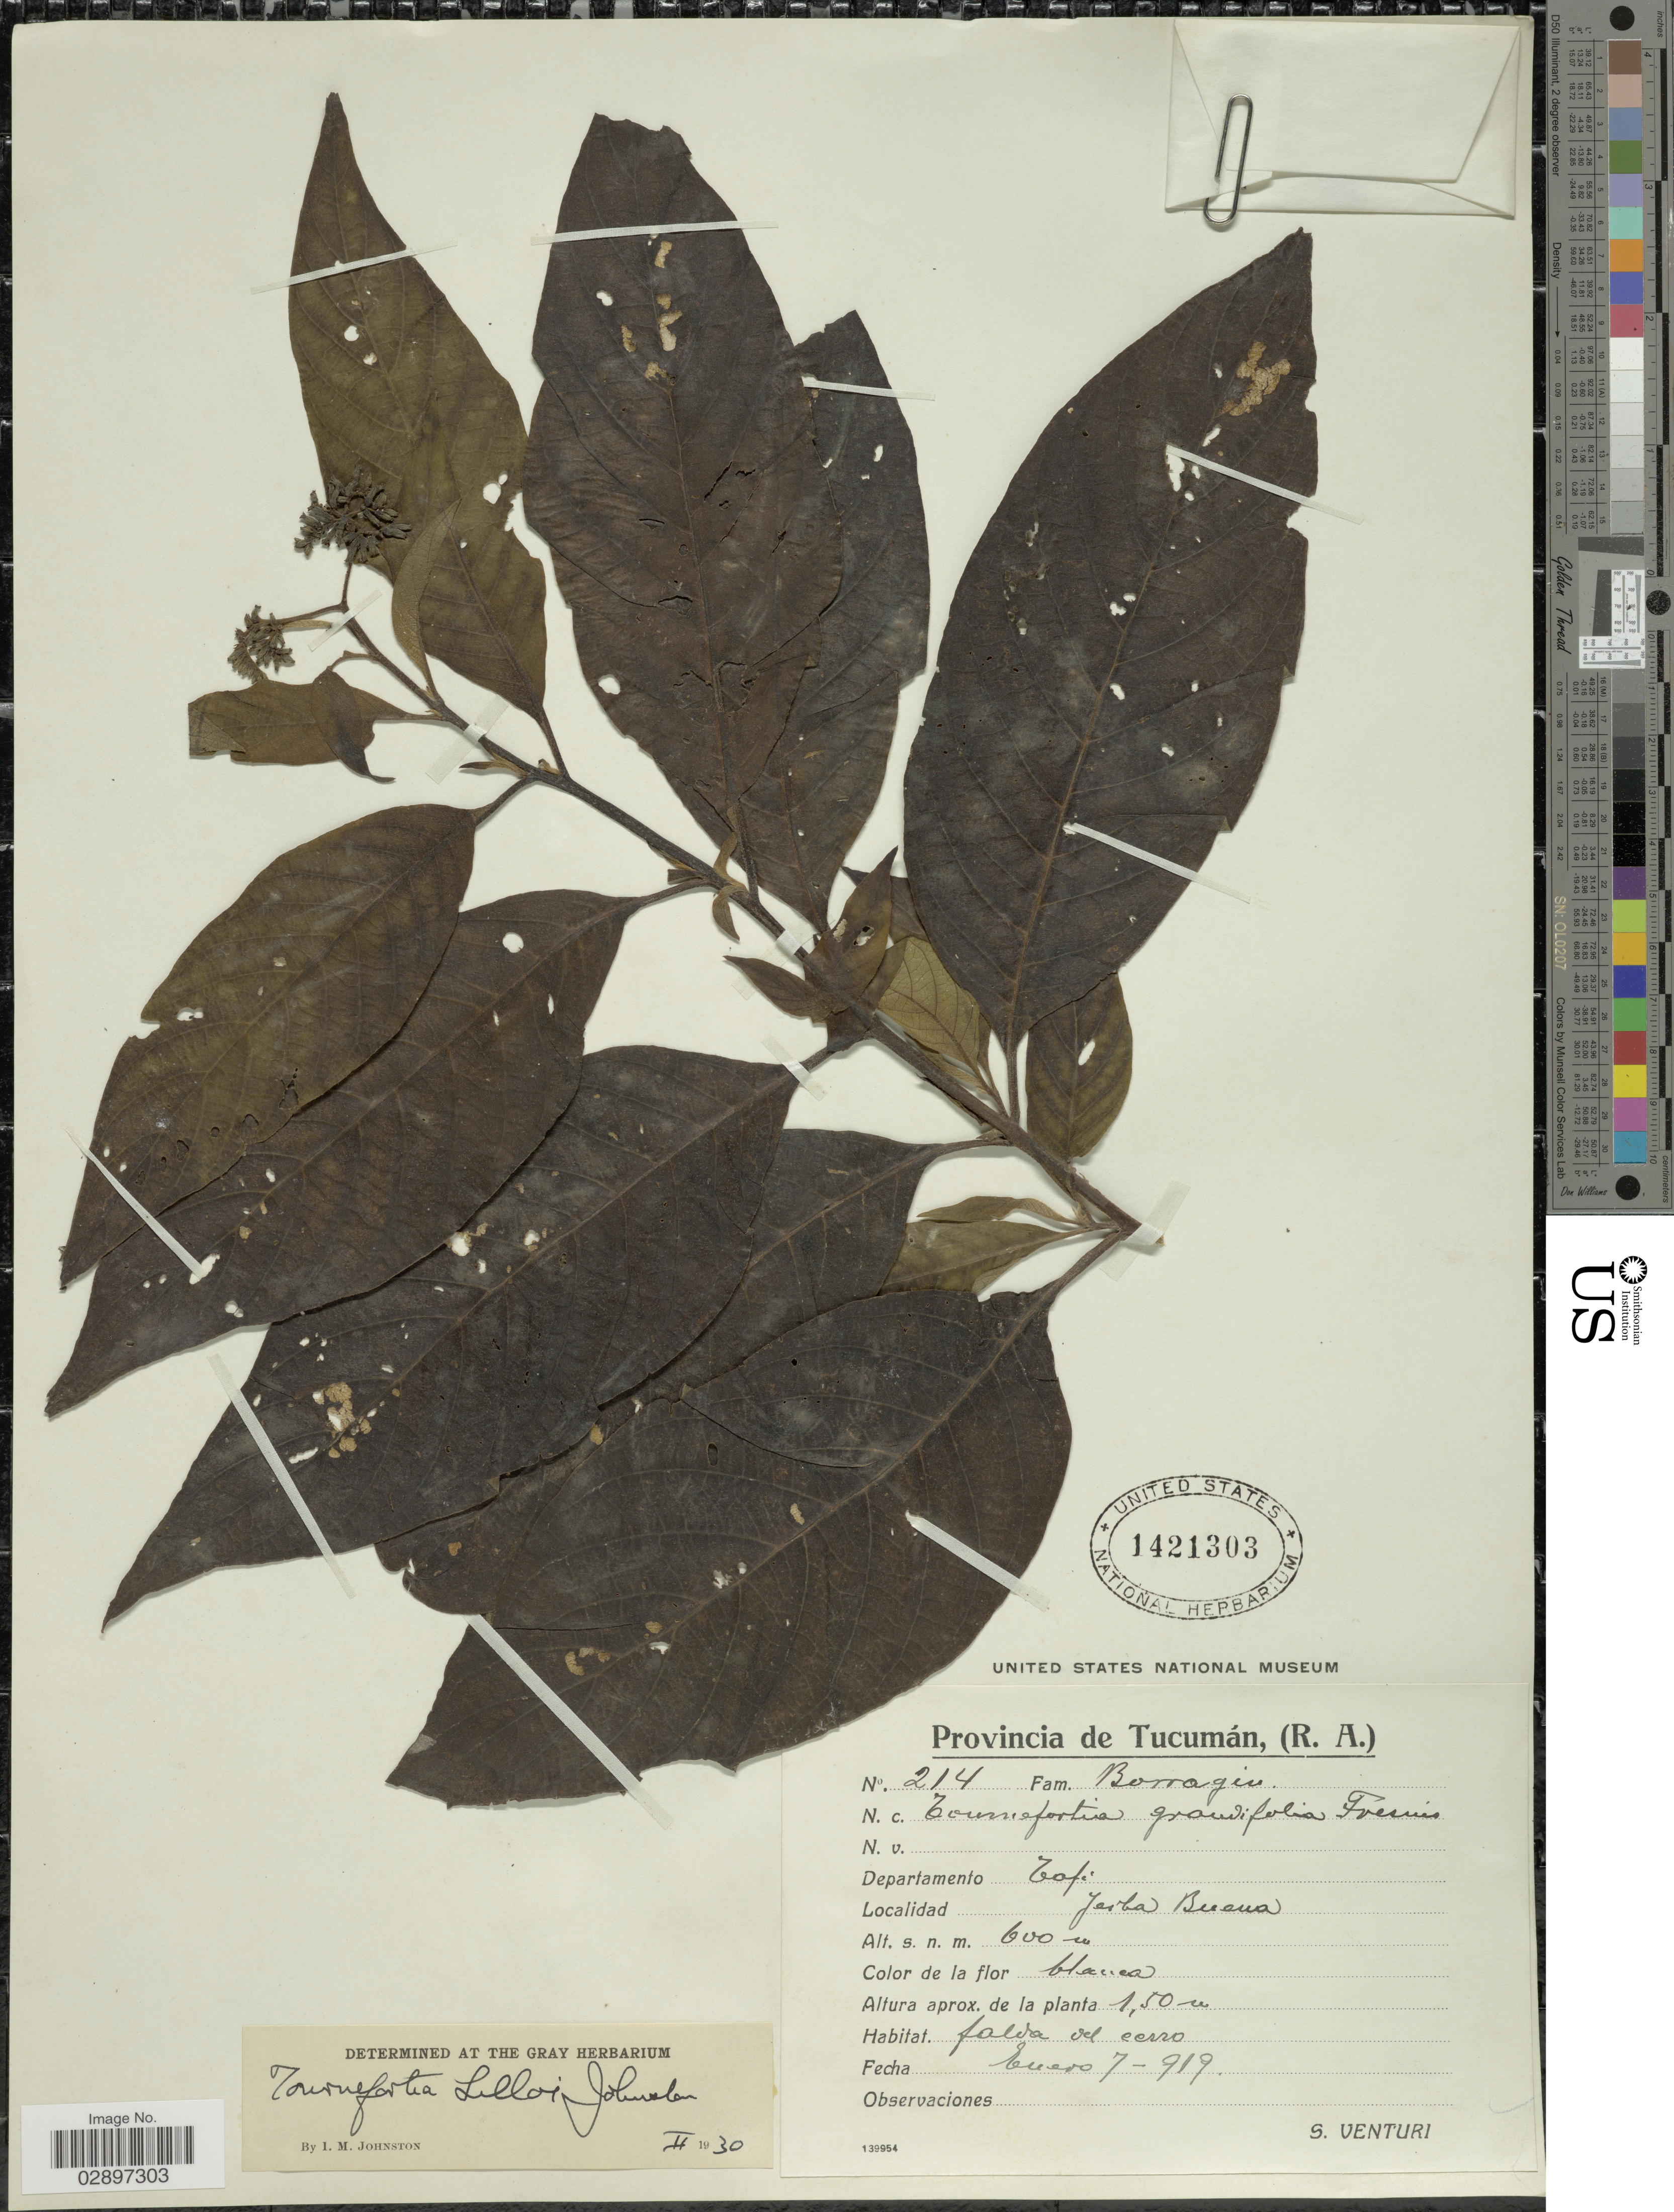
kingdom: Plantae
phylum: Tracheophyta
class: Magnoliopsida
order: Boraginales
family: Heliotropiaceae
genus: Tournefortia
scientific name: Tournefortia lilloi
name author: I.M. Johnst.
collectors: S. Venturi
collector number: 214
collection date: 1919-01-07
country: Argentina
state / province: Tucuman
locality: Jerba Buena, Departamento Tafi.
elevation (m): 600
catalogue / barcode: US 1421303